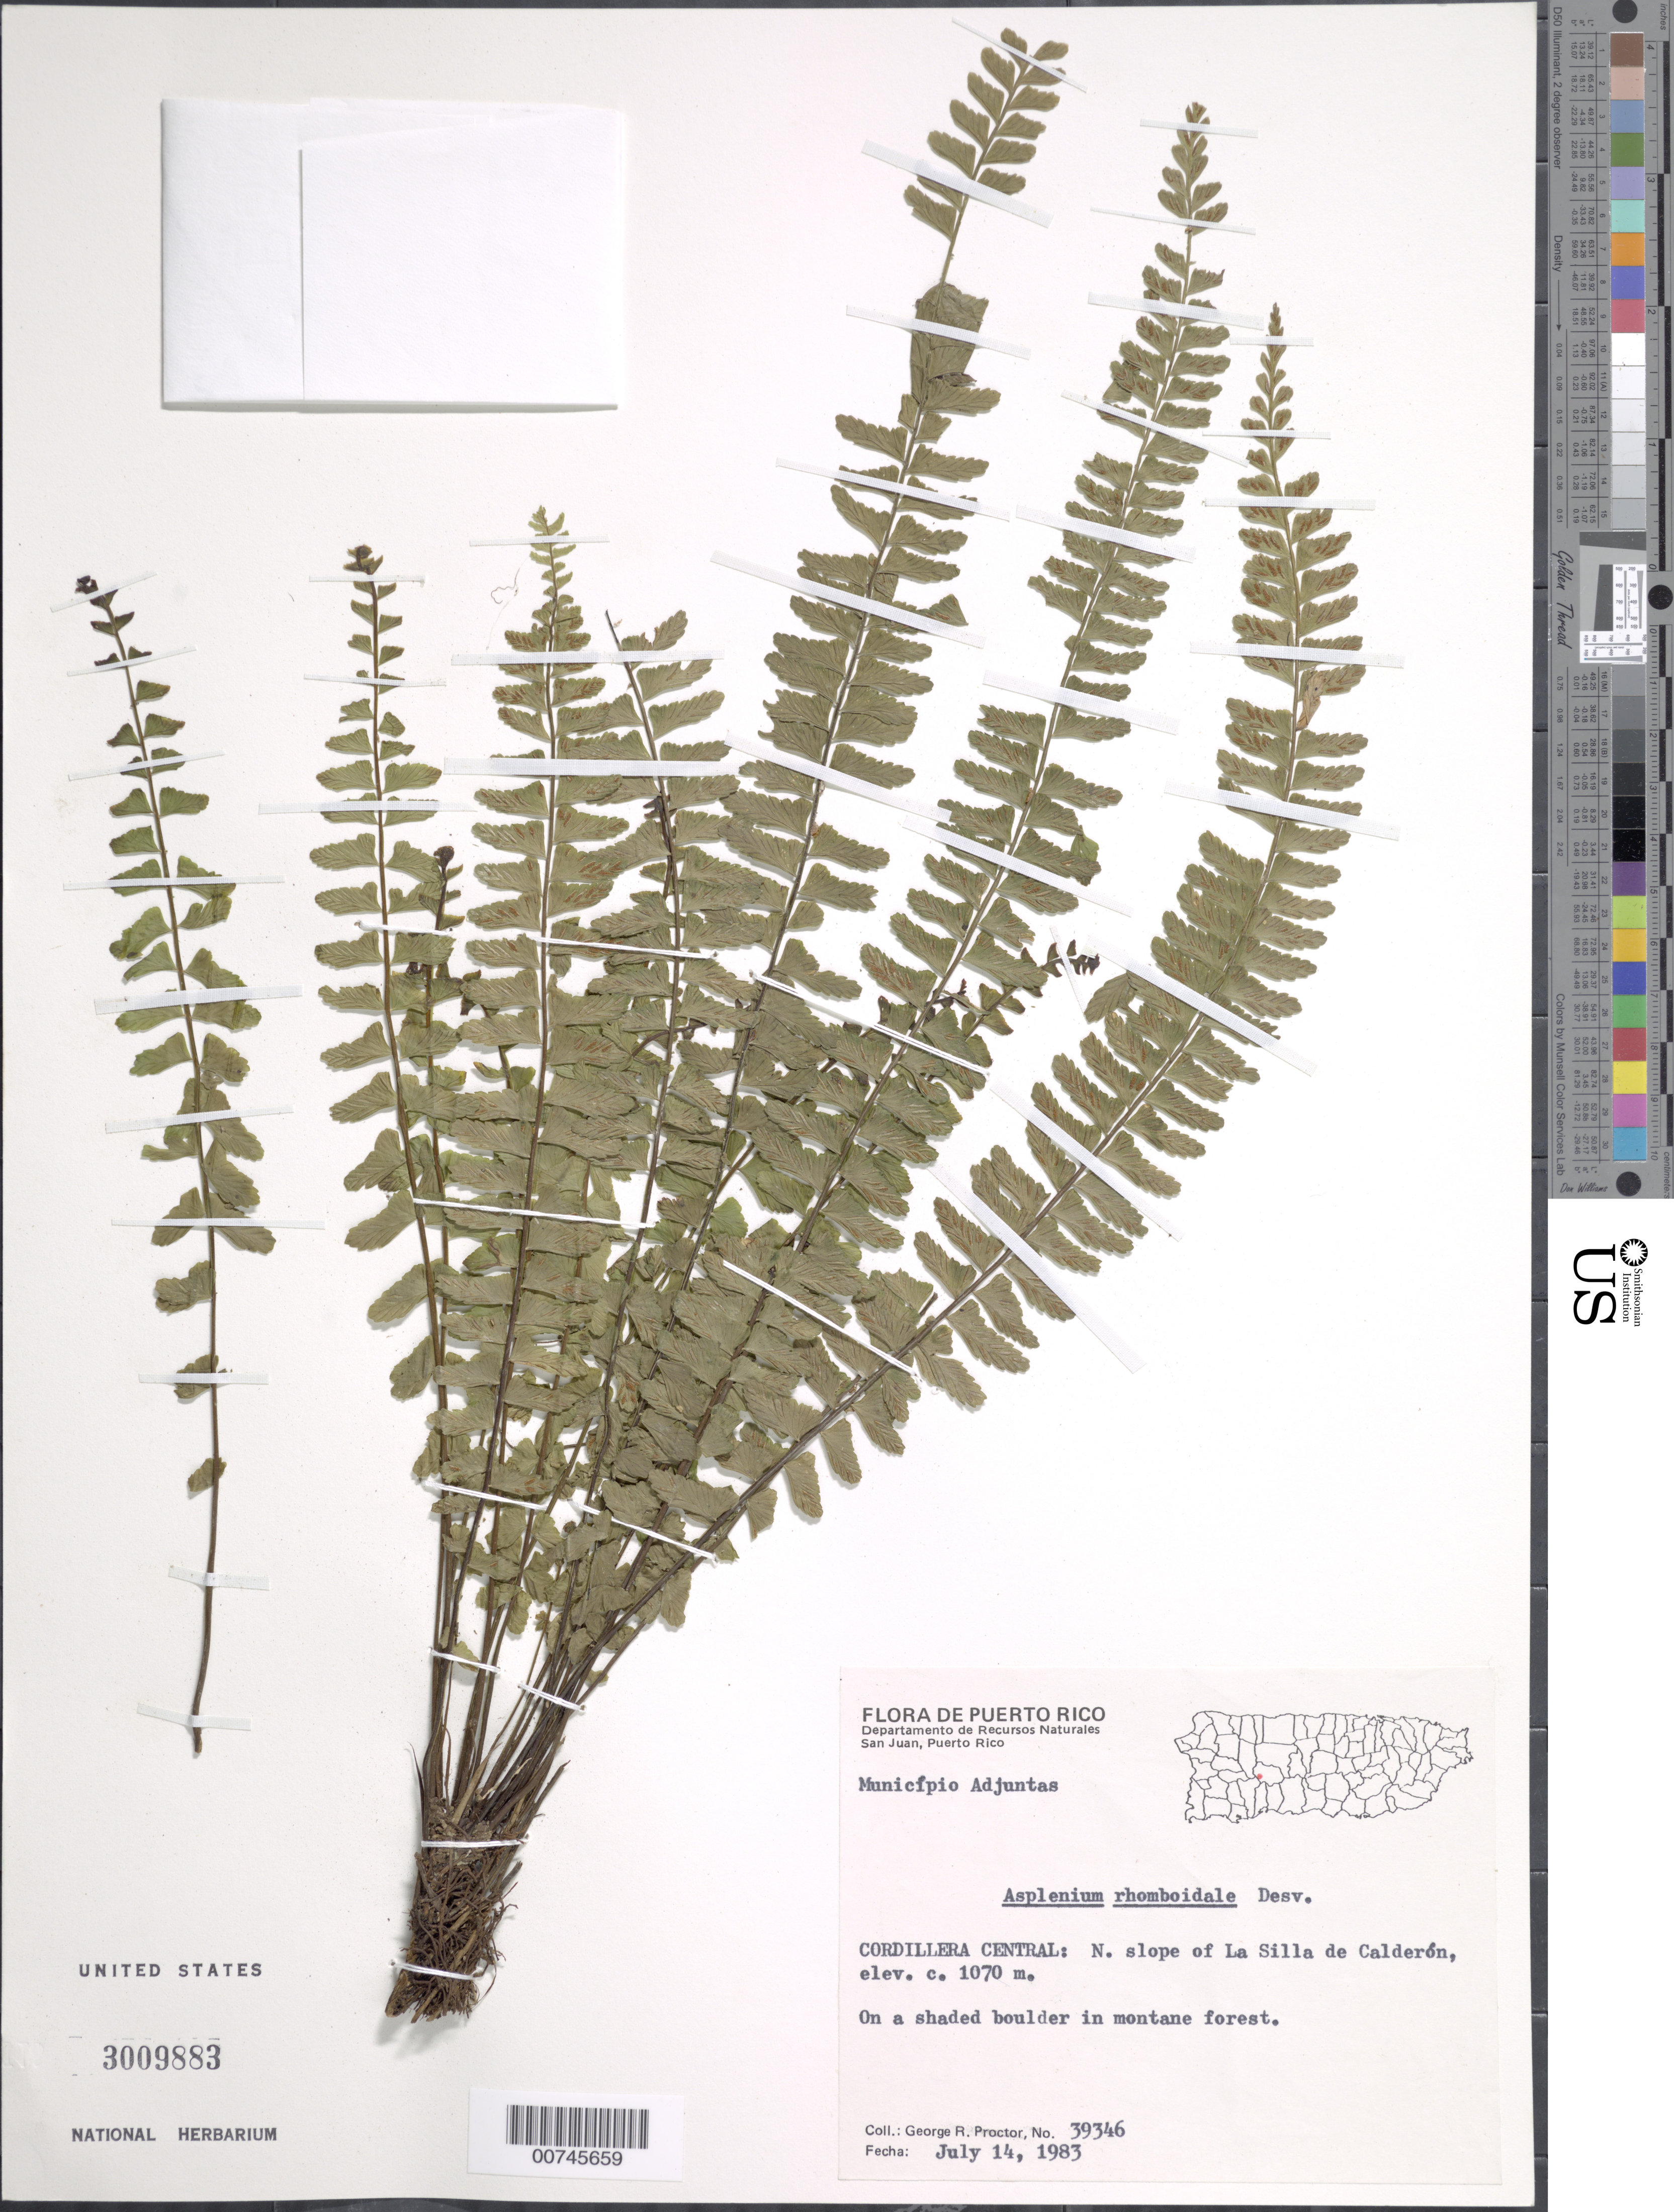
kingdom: Plantae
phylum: Tracheophyta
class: Polypodiopsida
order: Polypodiales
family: Aspleniaceae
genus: Asplenium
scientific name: Asplenium rhomboidale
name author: Desv.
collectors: G. R. Proctor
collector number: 39346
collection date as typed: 14 Jul 1983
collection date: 1983-07-14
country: Puerto Rico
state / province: Adjuntas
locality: Cordillera Central: N slope of La Silla de Calderón, Municipio Adjuntas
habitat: On a shaded boulder in montane forest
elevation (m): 1070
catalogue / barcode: US 3009883